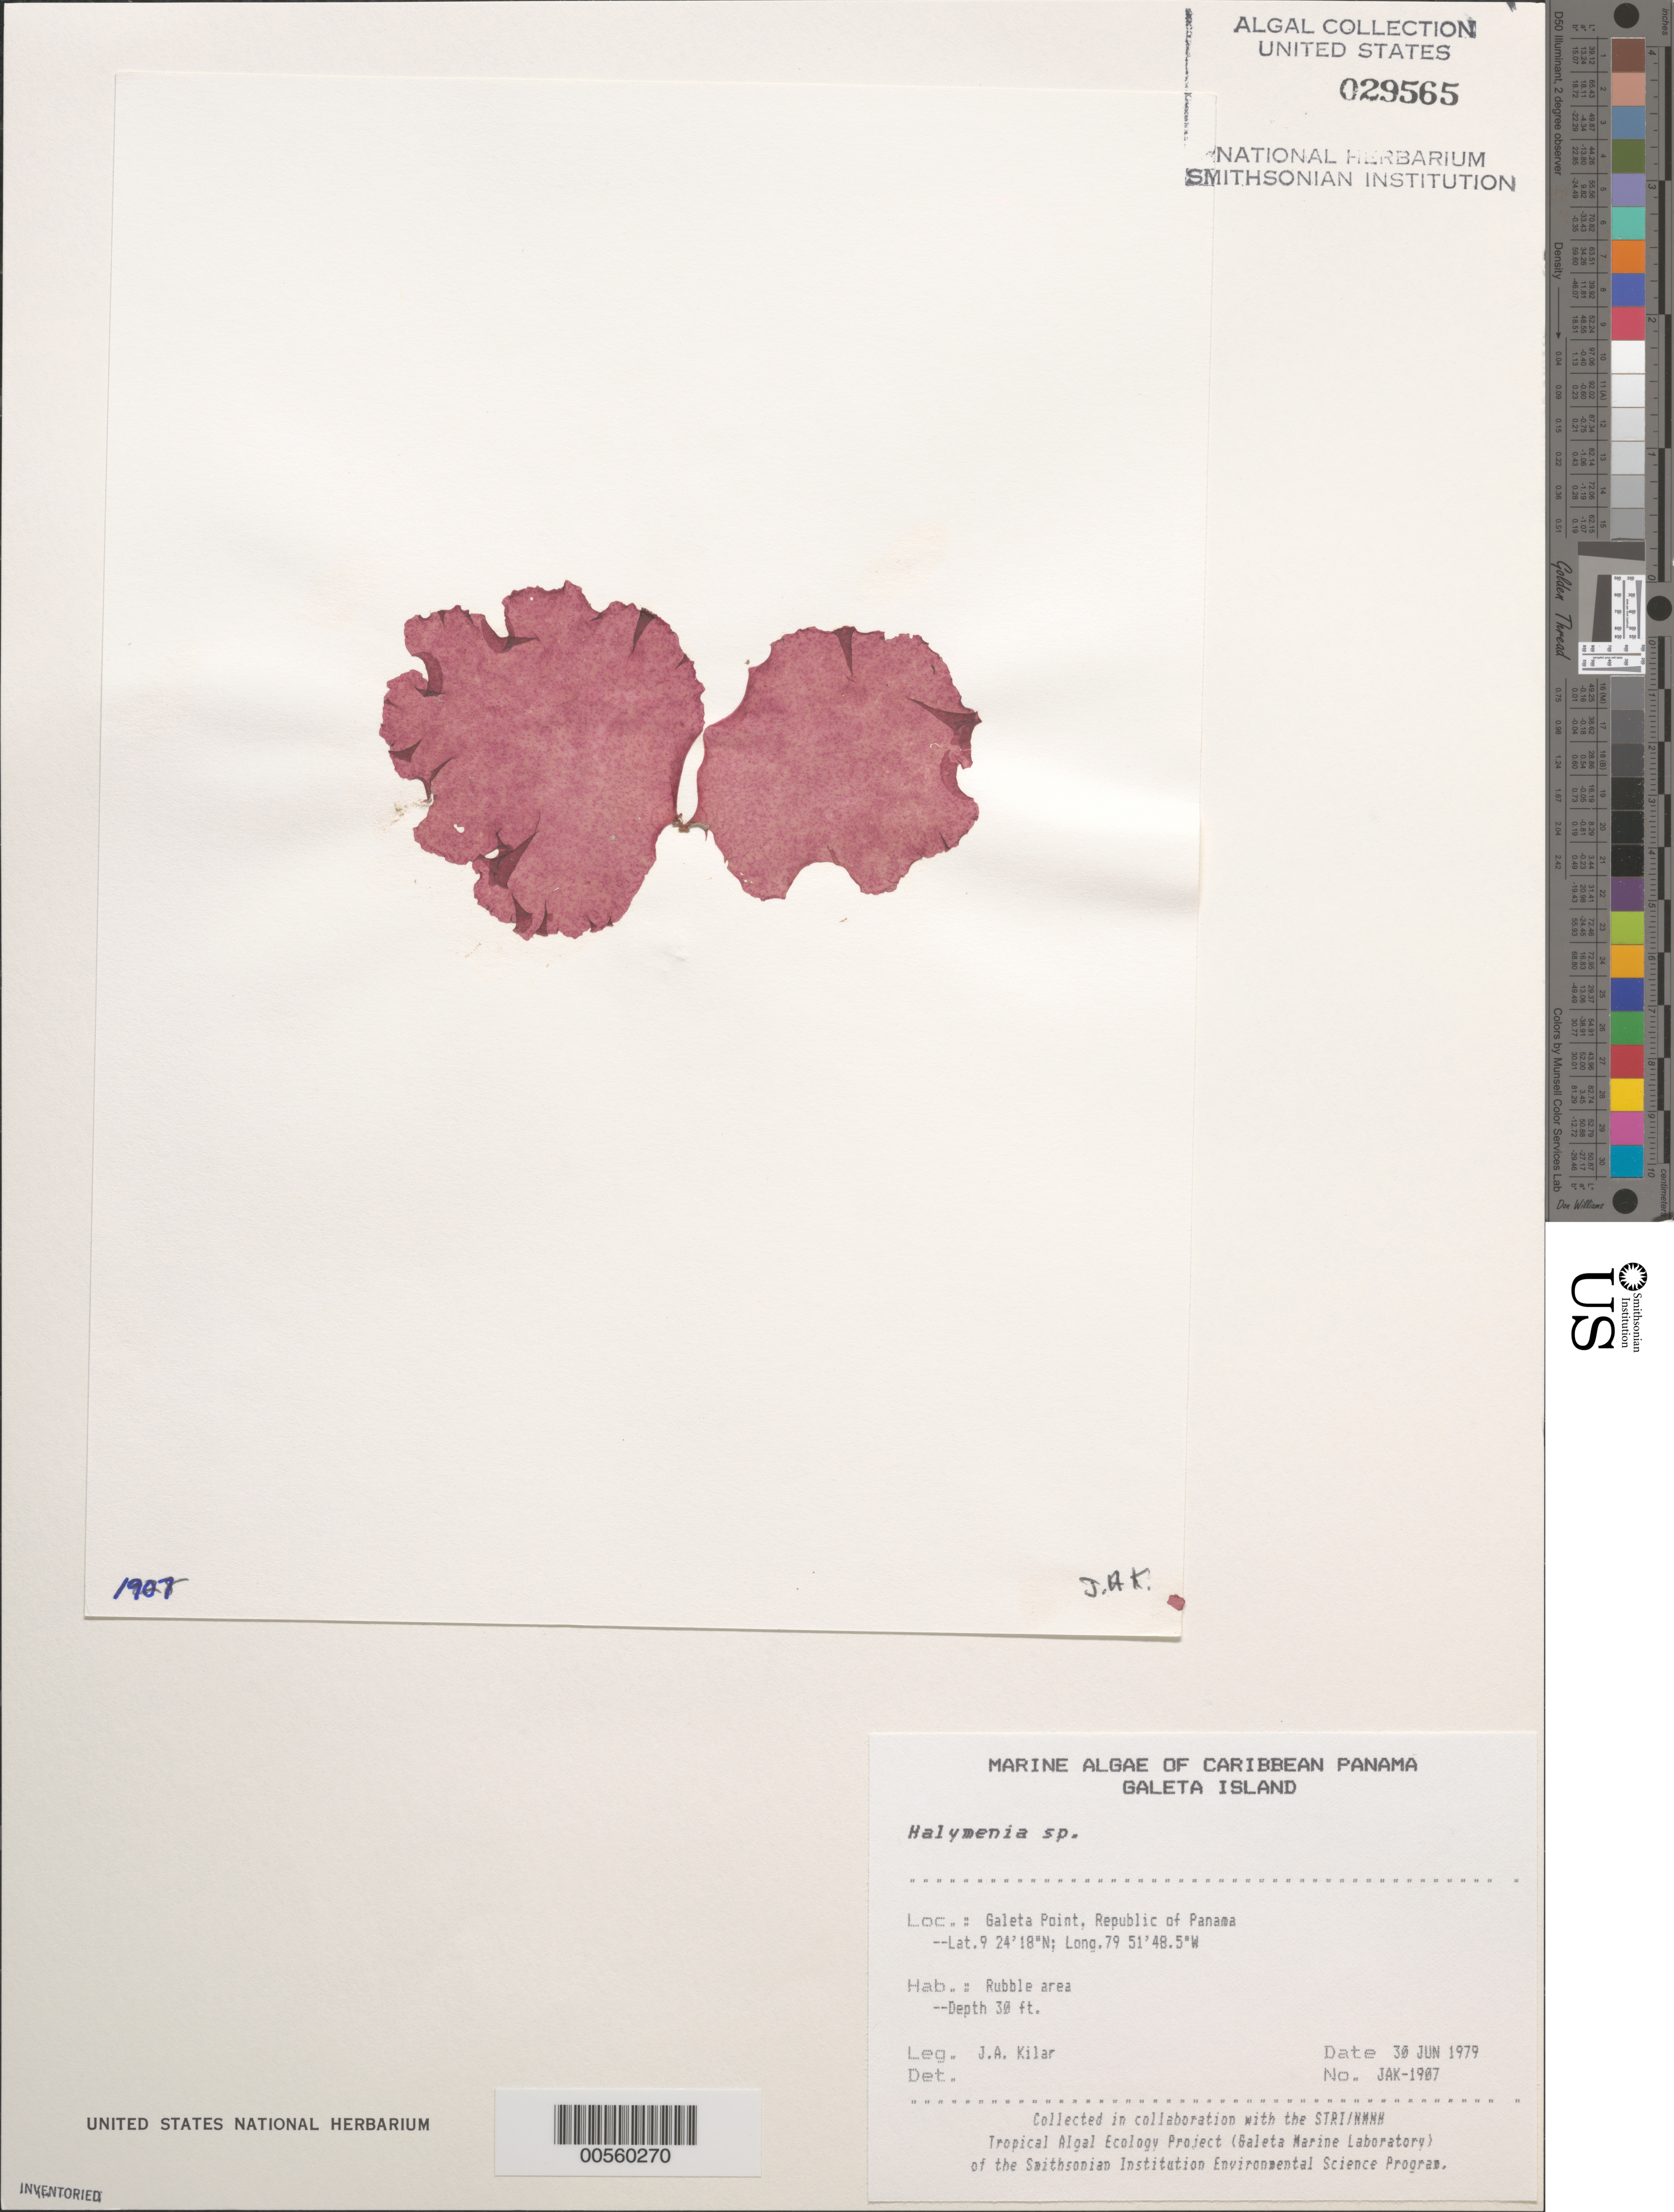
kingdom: Plantae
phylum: Rhodophyta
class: Florideophyceae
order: Halymeniales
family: Halymeniaceae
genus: Halymenia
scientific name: Halymenia sp.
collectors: J. A. Kilar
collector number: JAK-1907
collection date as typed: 30 Jun 1979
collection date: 1979-06-30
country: Panama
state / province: Colón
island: Galeta Island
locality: Galeta Point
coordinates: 9 24' 18" N, 79 51' 48.5" W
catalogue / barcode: US 29565